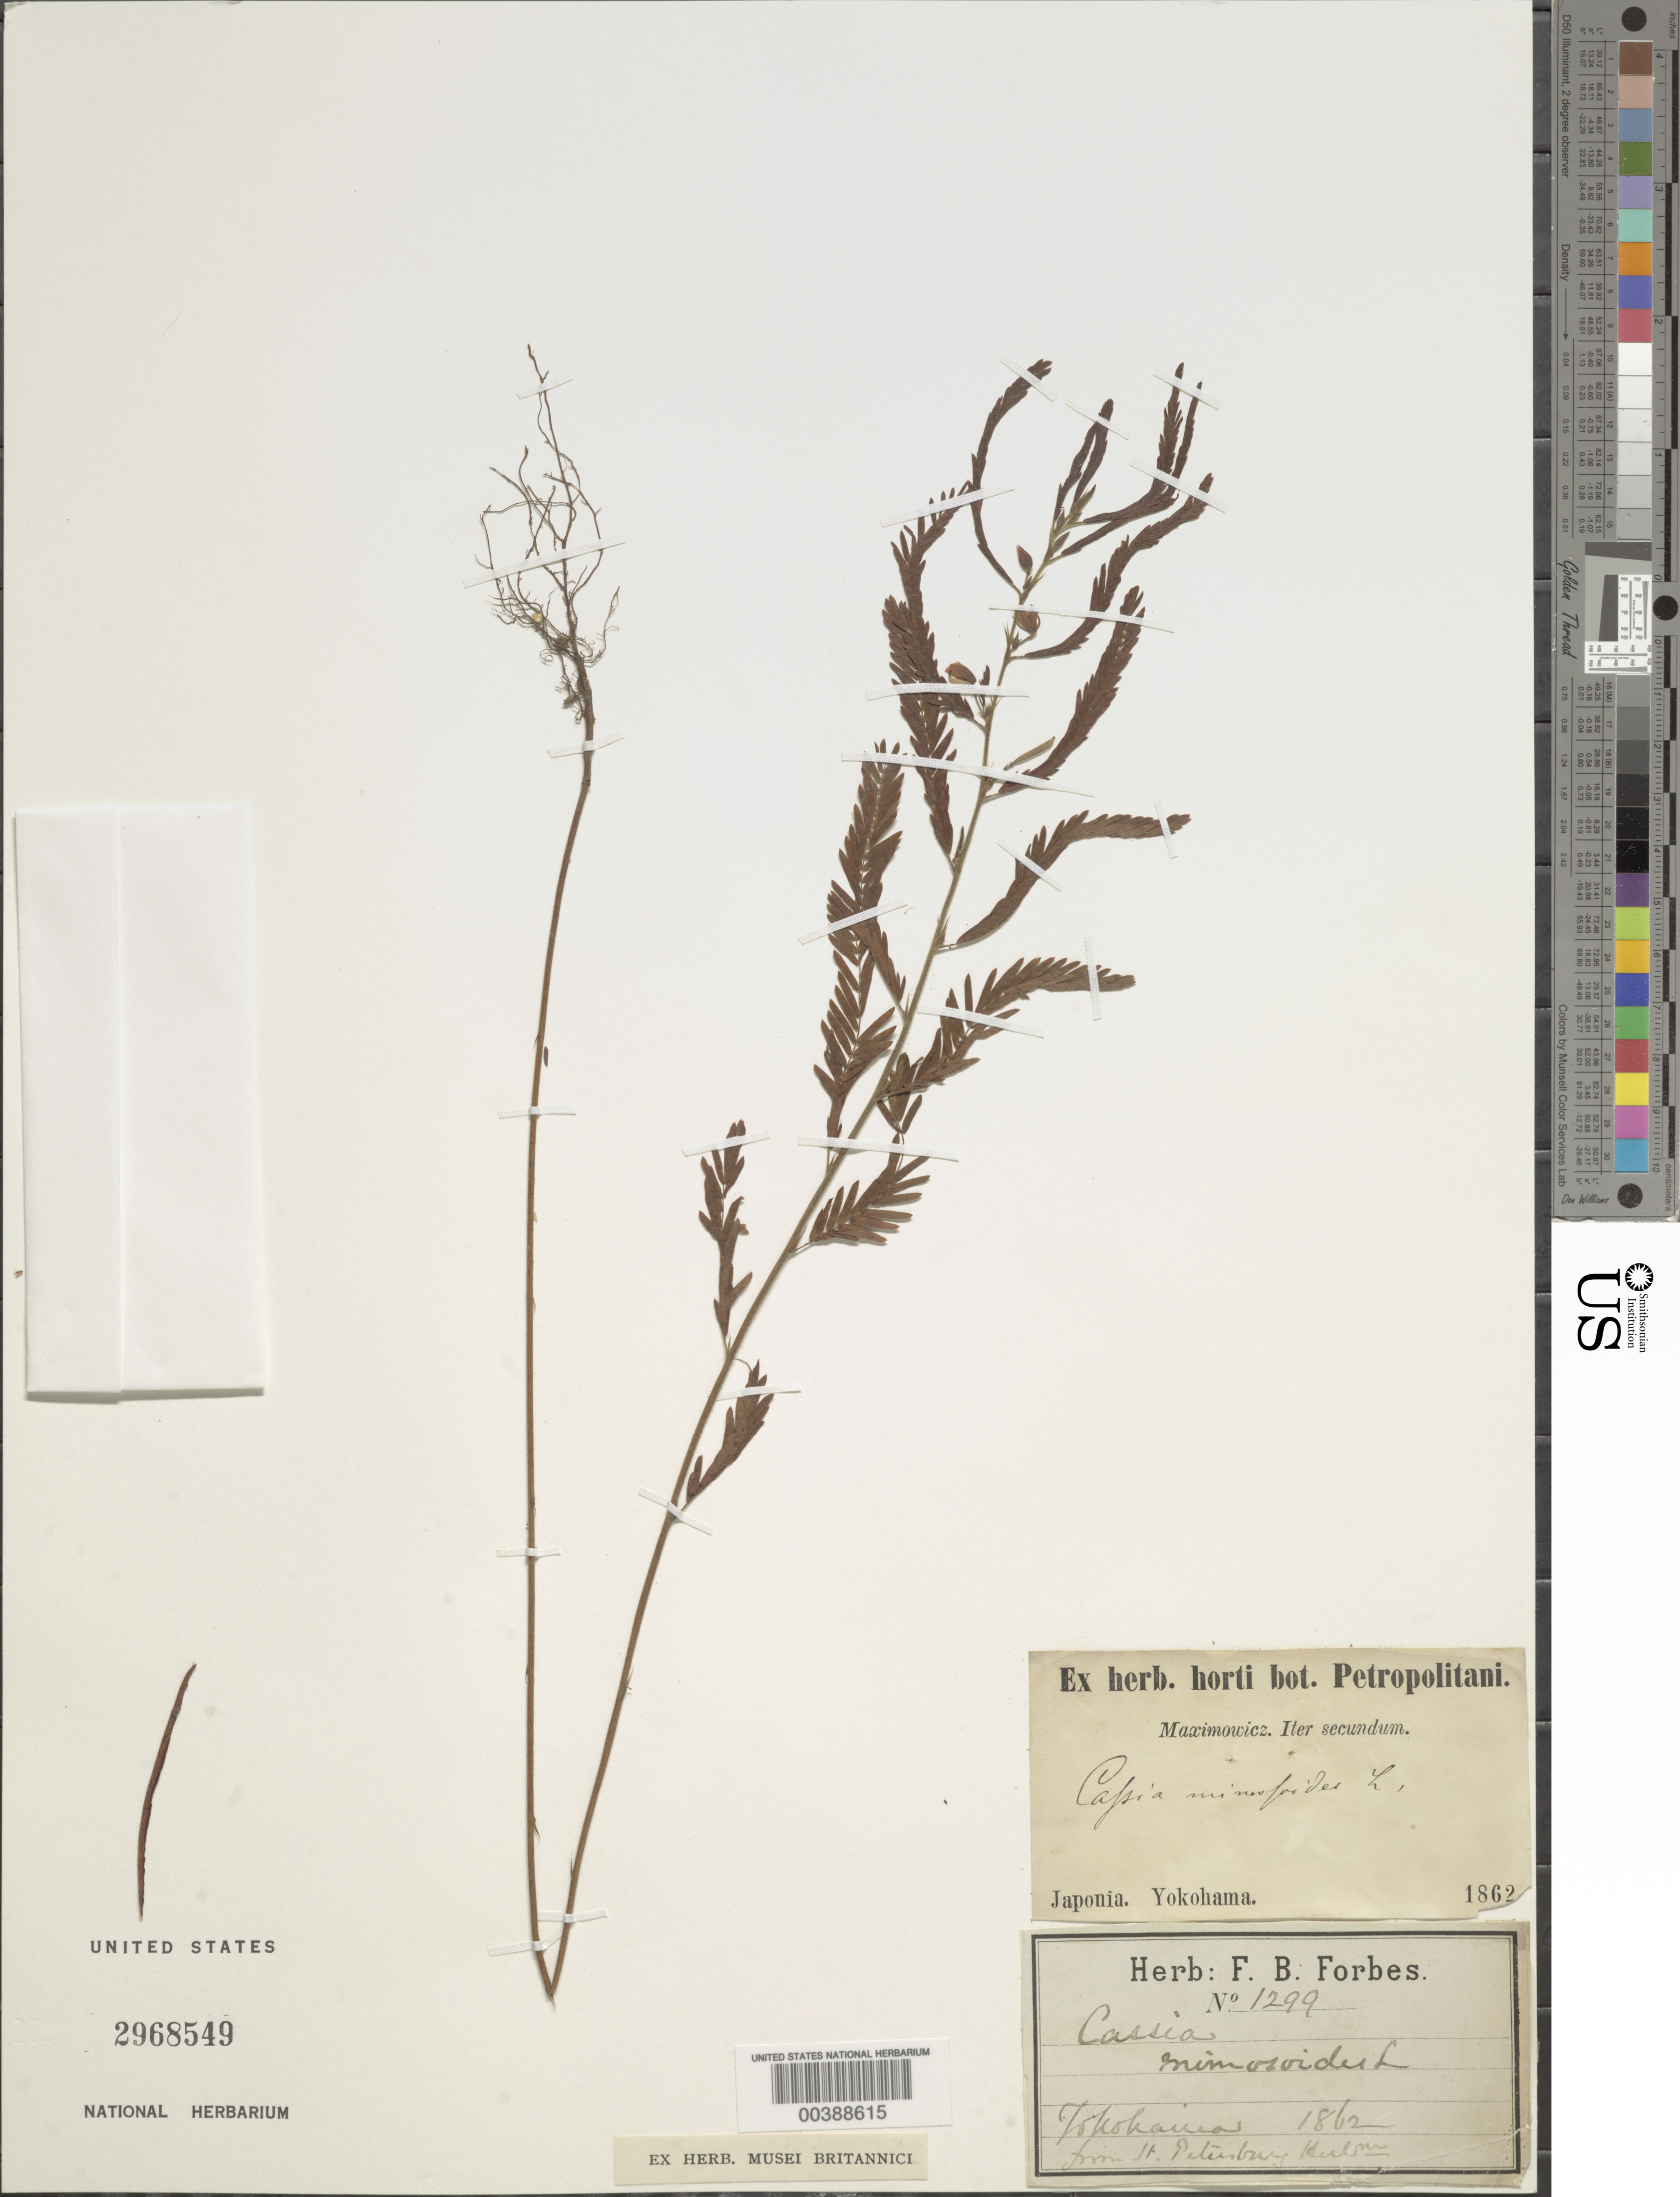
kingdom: Plantae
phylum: Tracheophyta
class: Magnoliopsida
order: Fabales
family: Fabaceae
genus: Chamaecrista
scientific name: Chamaecrista mimosoides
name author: (L.) Greene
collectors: F. Forbes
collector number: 1299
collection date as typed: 1862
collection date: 1862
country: Japan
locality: Yokohama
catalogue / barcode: US 2968549